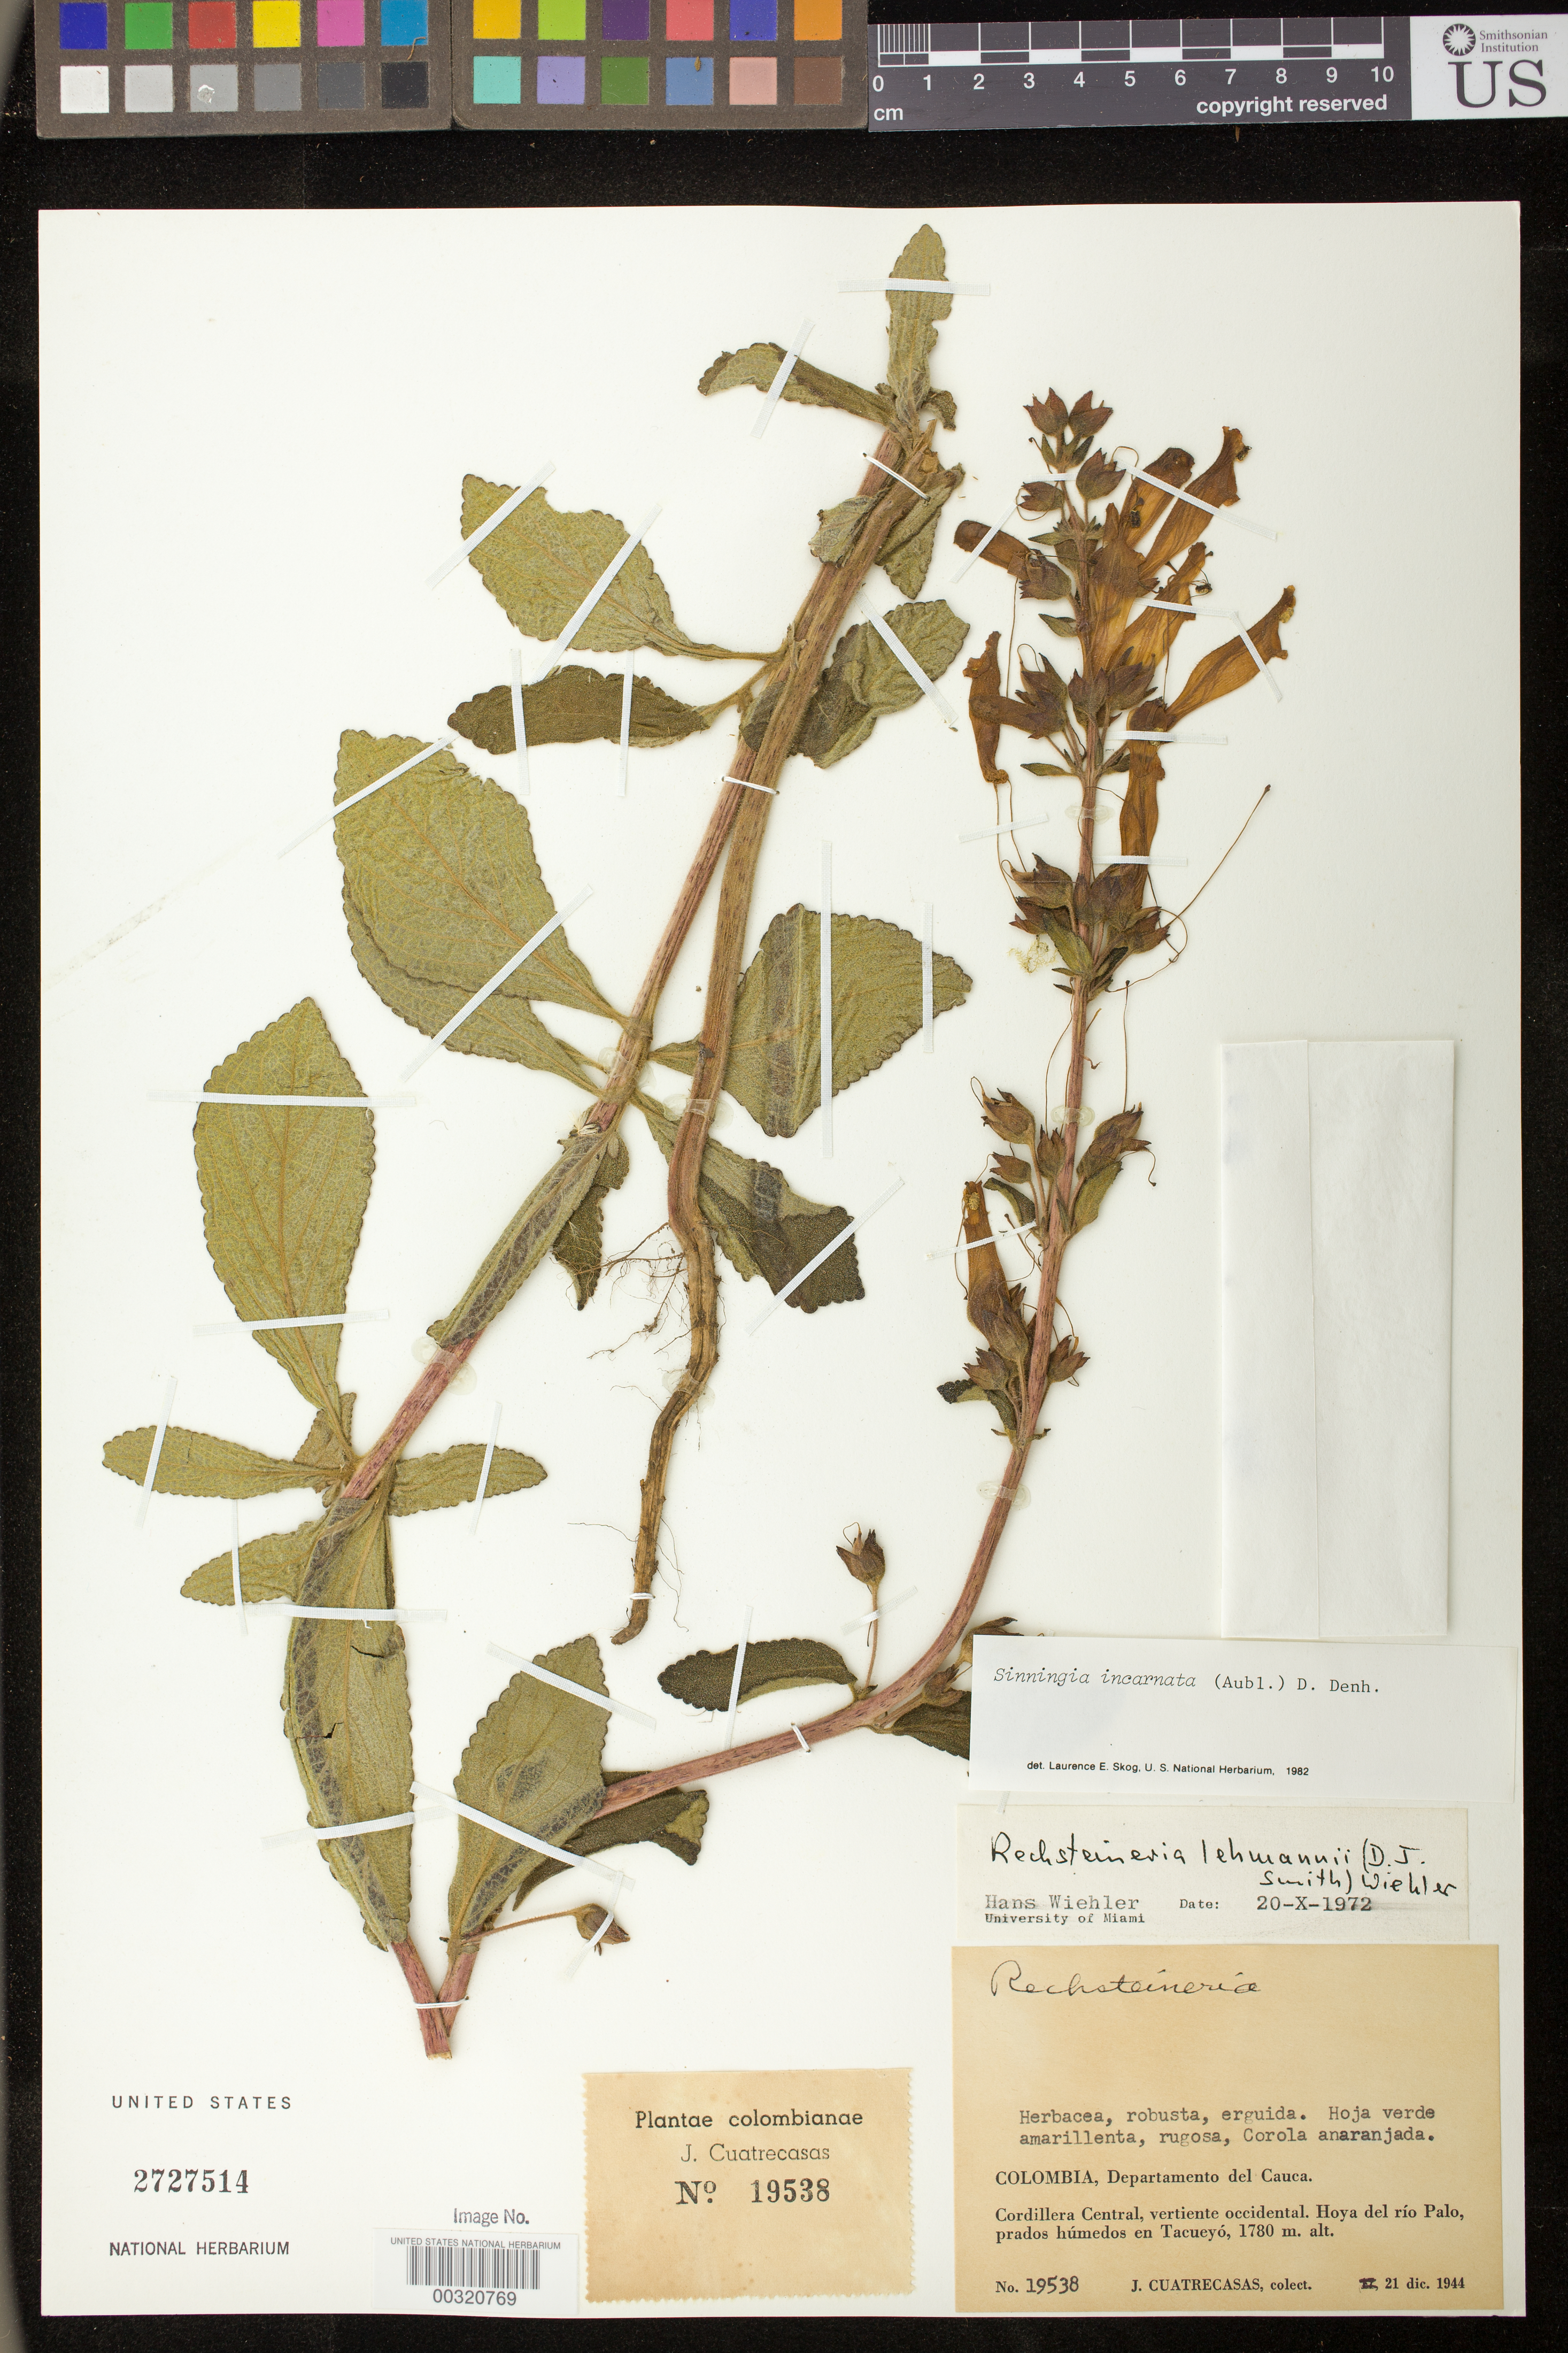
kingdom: Plantae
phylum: Tracheophyta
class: Magnoliopsida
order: Lamiales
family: Gesneriaceae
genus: Sinningia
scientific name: Sinningia incarnata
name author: (Aubl.) D.L. Denham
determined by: Chautems, A. P.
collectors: J. Cuatrecasas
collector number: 19538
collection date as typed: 21 Dec 1944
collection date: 1944-12-21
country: Colombia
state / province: Cauca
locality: Cordillera central, western slope, valley of Rio Palo, Tacueyo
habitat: Humid fields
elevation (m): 1780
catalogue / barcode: US 2727514